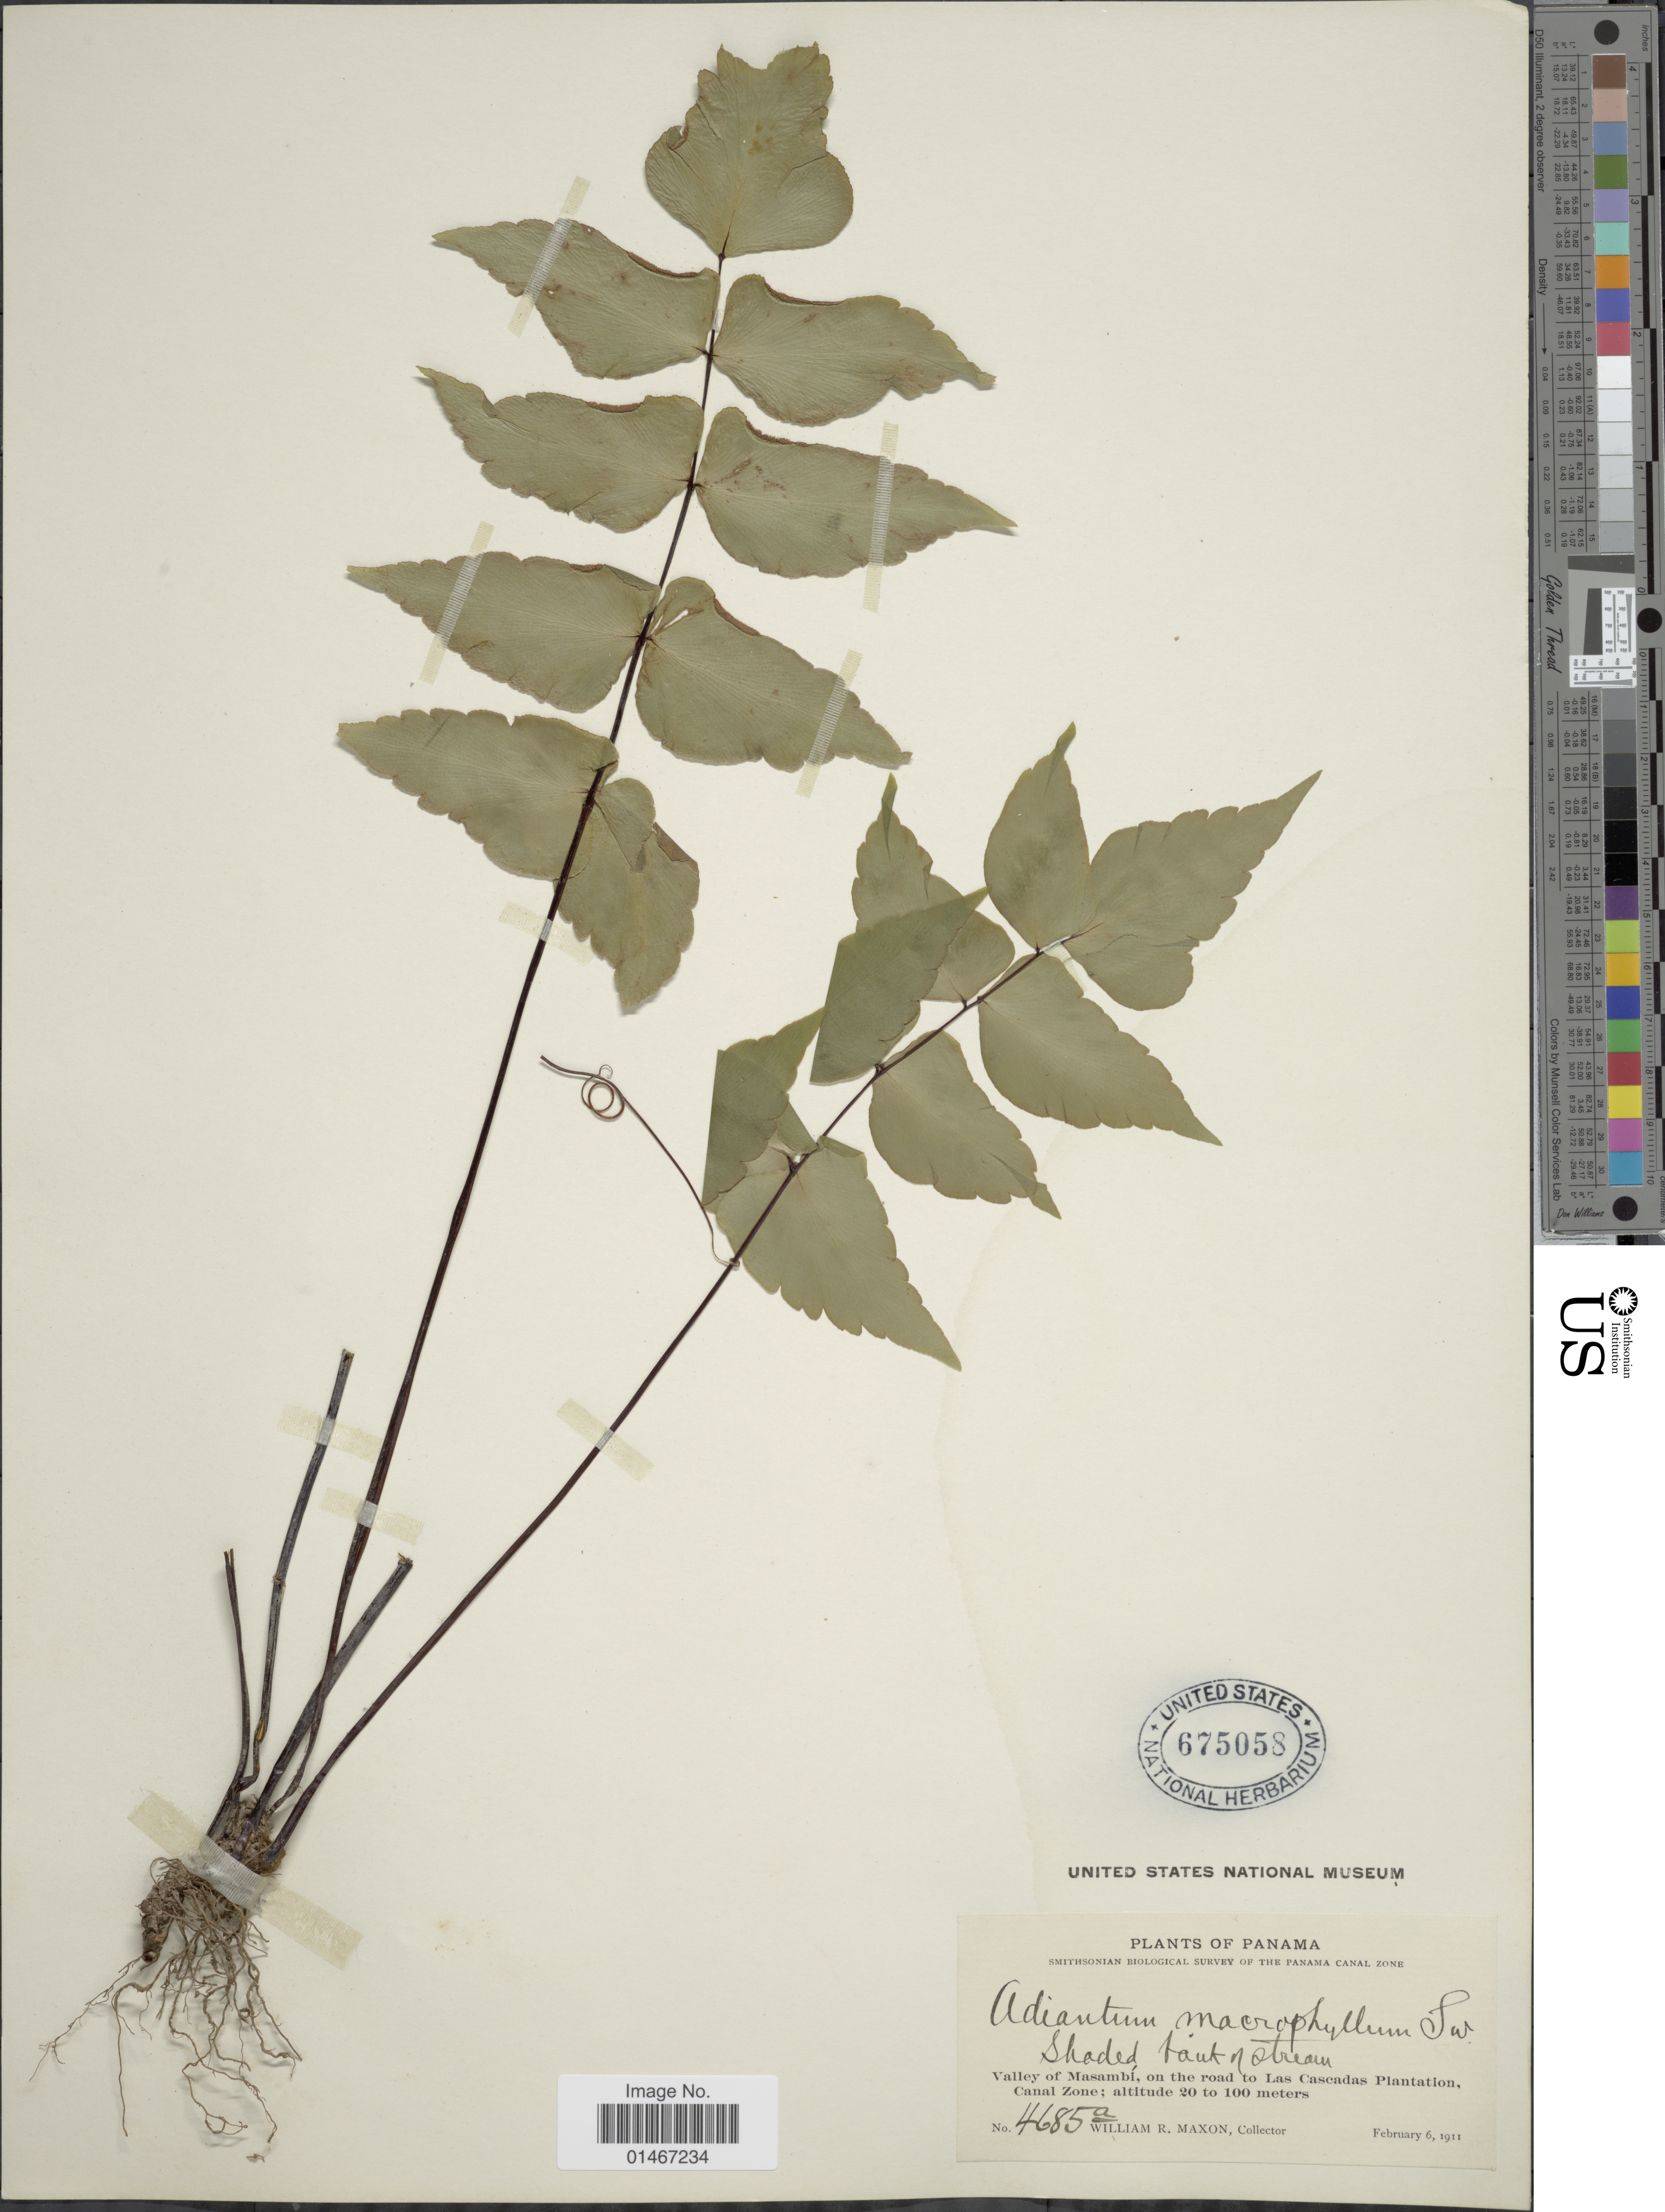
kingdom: Plantae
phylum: Tracheophyta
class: Polypodiopsida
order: Polypodiales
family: Pteridaceae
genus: Adiantum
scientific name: Adiantum macrophyllum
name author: Sw.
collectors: W. R. Maxon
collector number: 4685a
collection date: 1911-02-06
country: Panama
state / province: Colón / Panamá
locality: Valley of Masambi, on the road to Las Cascadas Plantation, Canal Zone.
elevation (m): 20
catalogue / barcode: US 675058